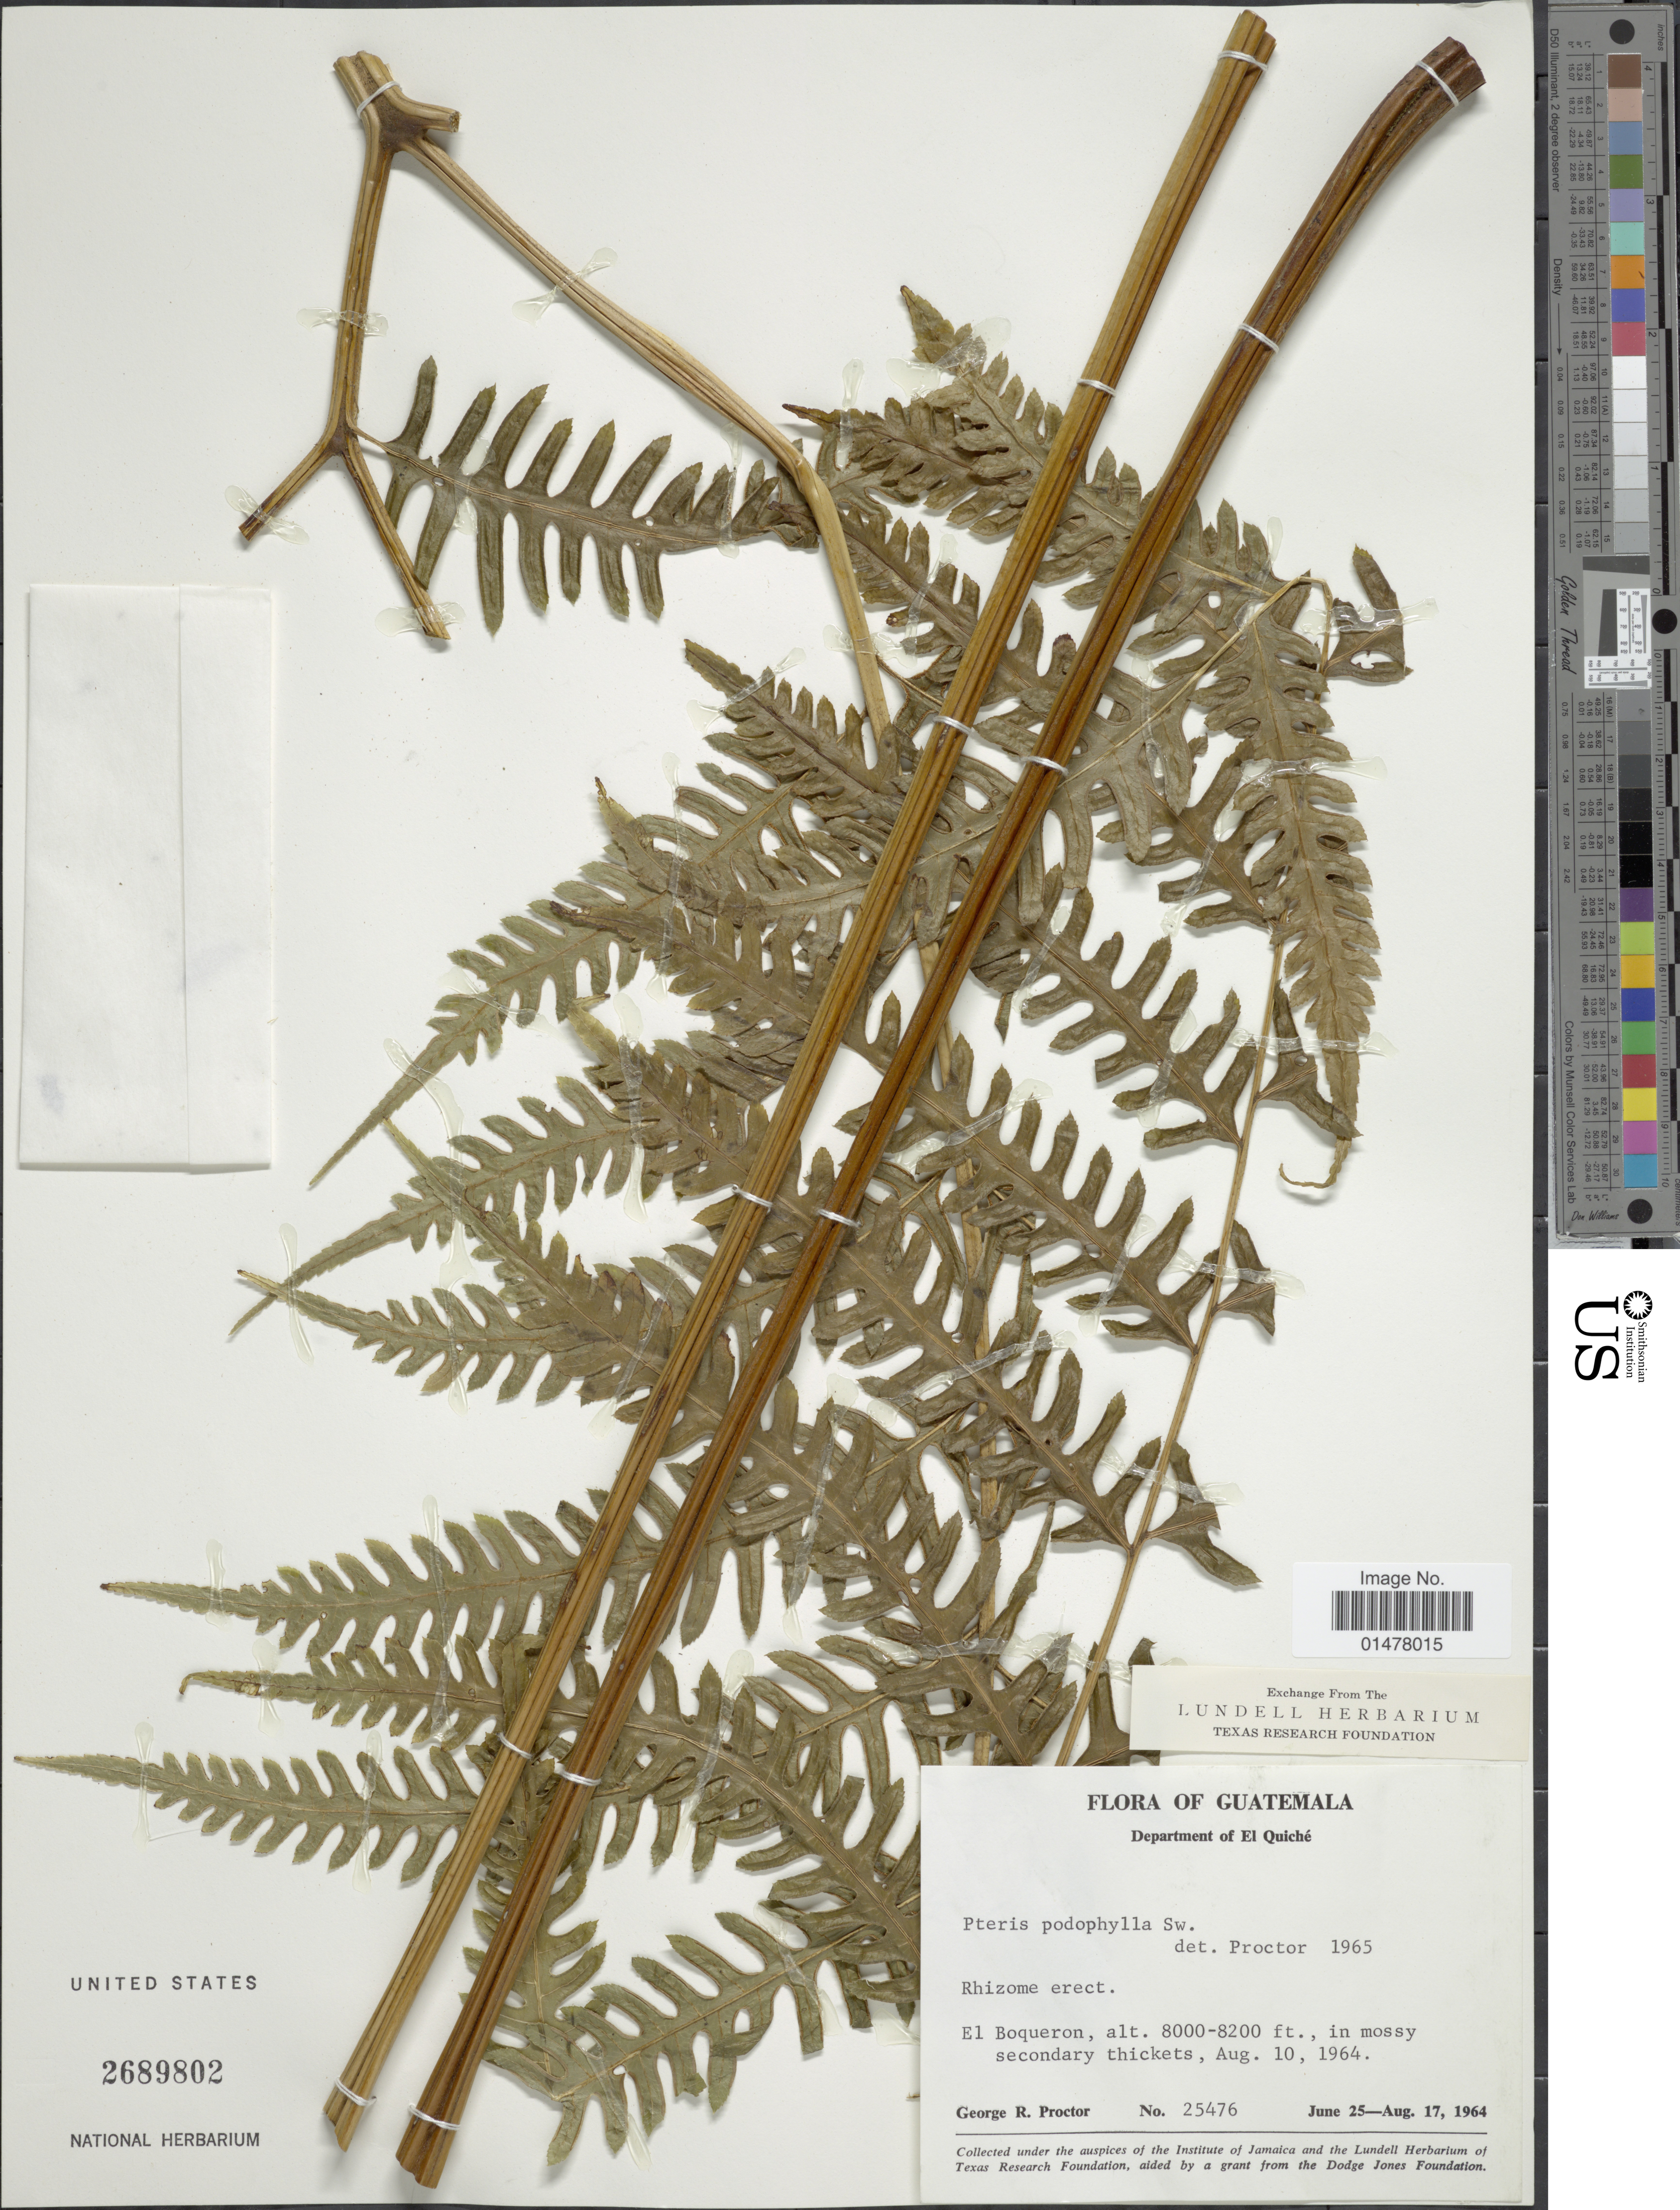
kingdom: Plantae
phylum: Tracheophyta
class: Polypodiopsida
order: Polypodiales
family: Pteridaceae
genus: Pteris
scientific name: Pteris podophylla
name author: Sw.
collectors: G. R. Proctor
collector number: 25476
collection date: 1964-06-25/1964-08-17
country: Guatemala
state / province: El Quiché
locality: Flora of Guatemala, Department of El Quiché, El Boqueron, in mossy secondary thickets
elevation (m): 2438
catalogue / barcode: US 2689802